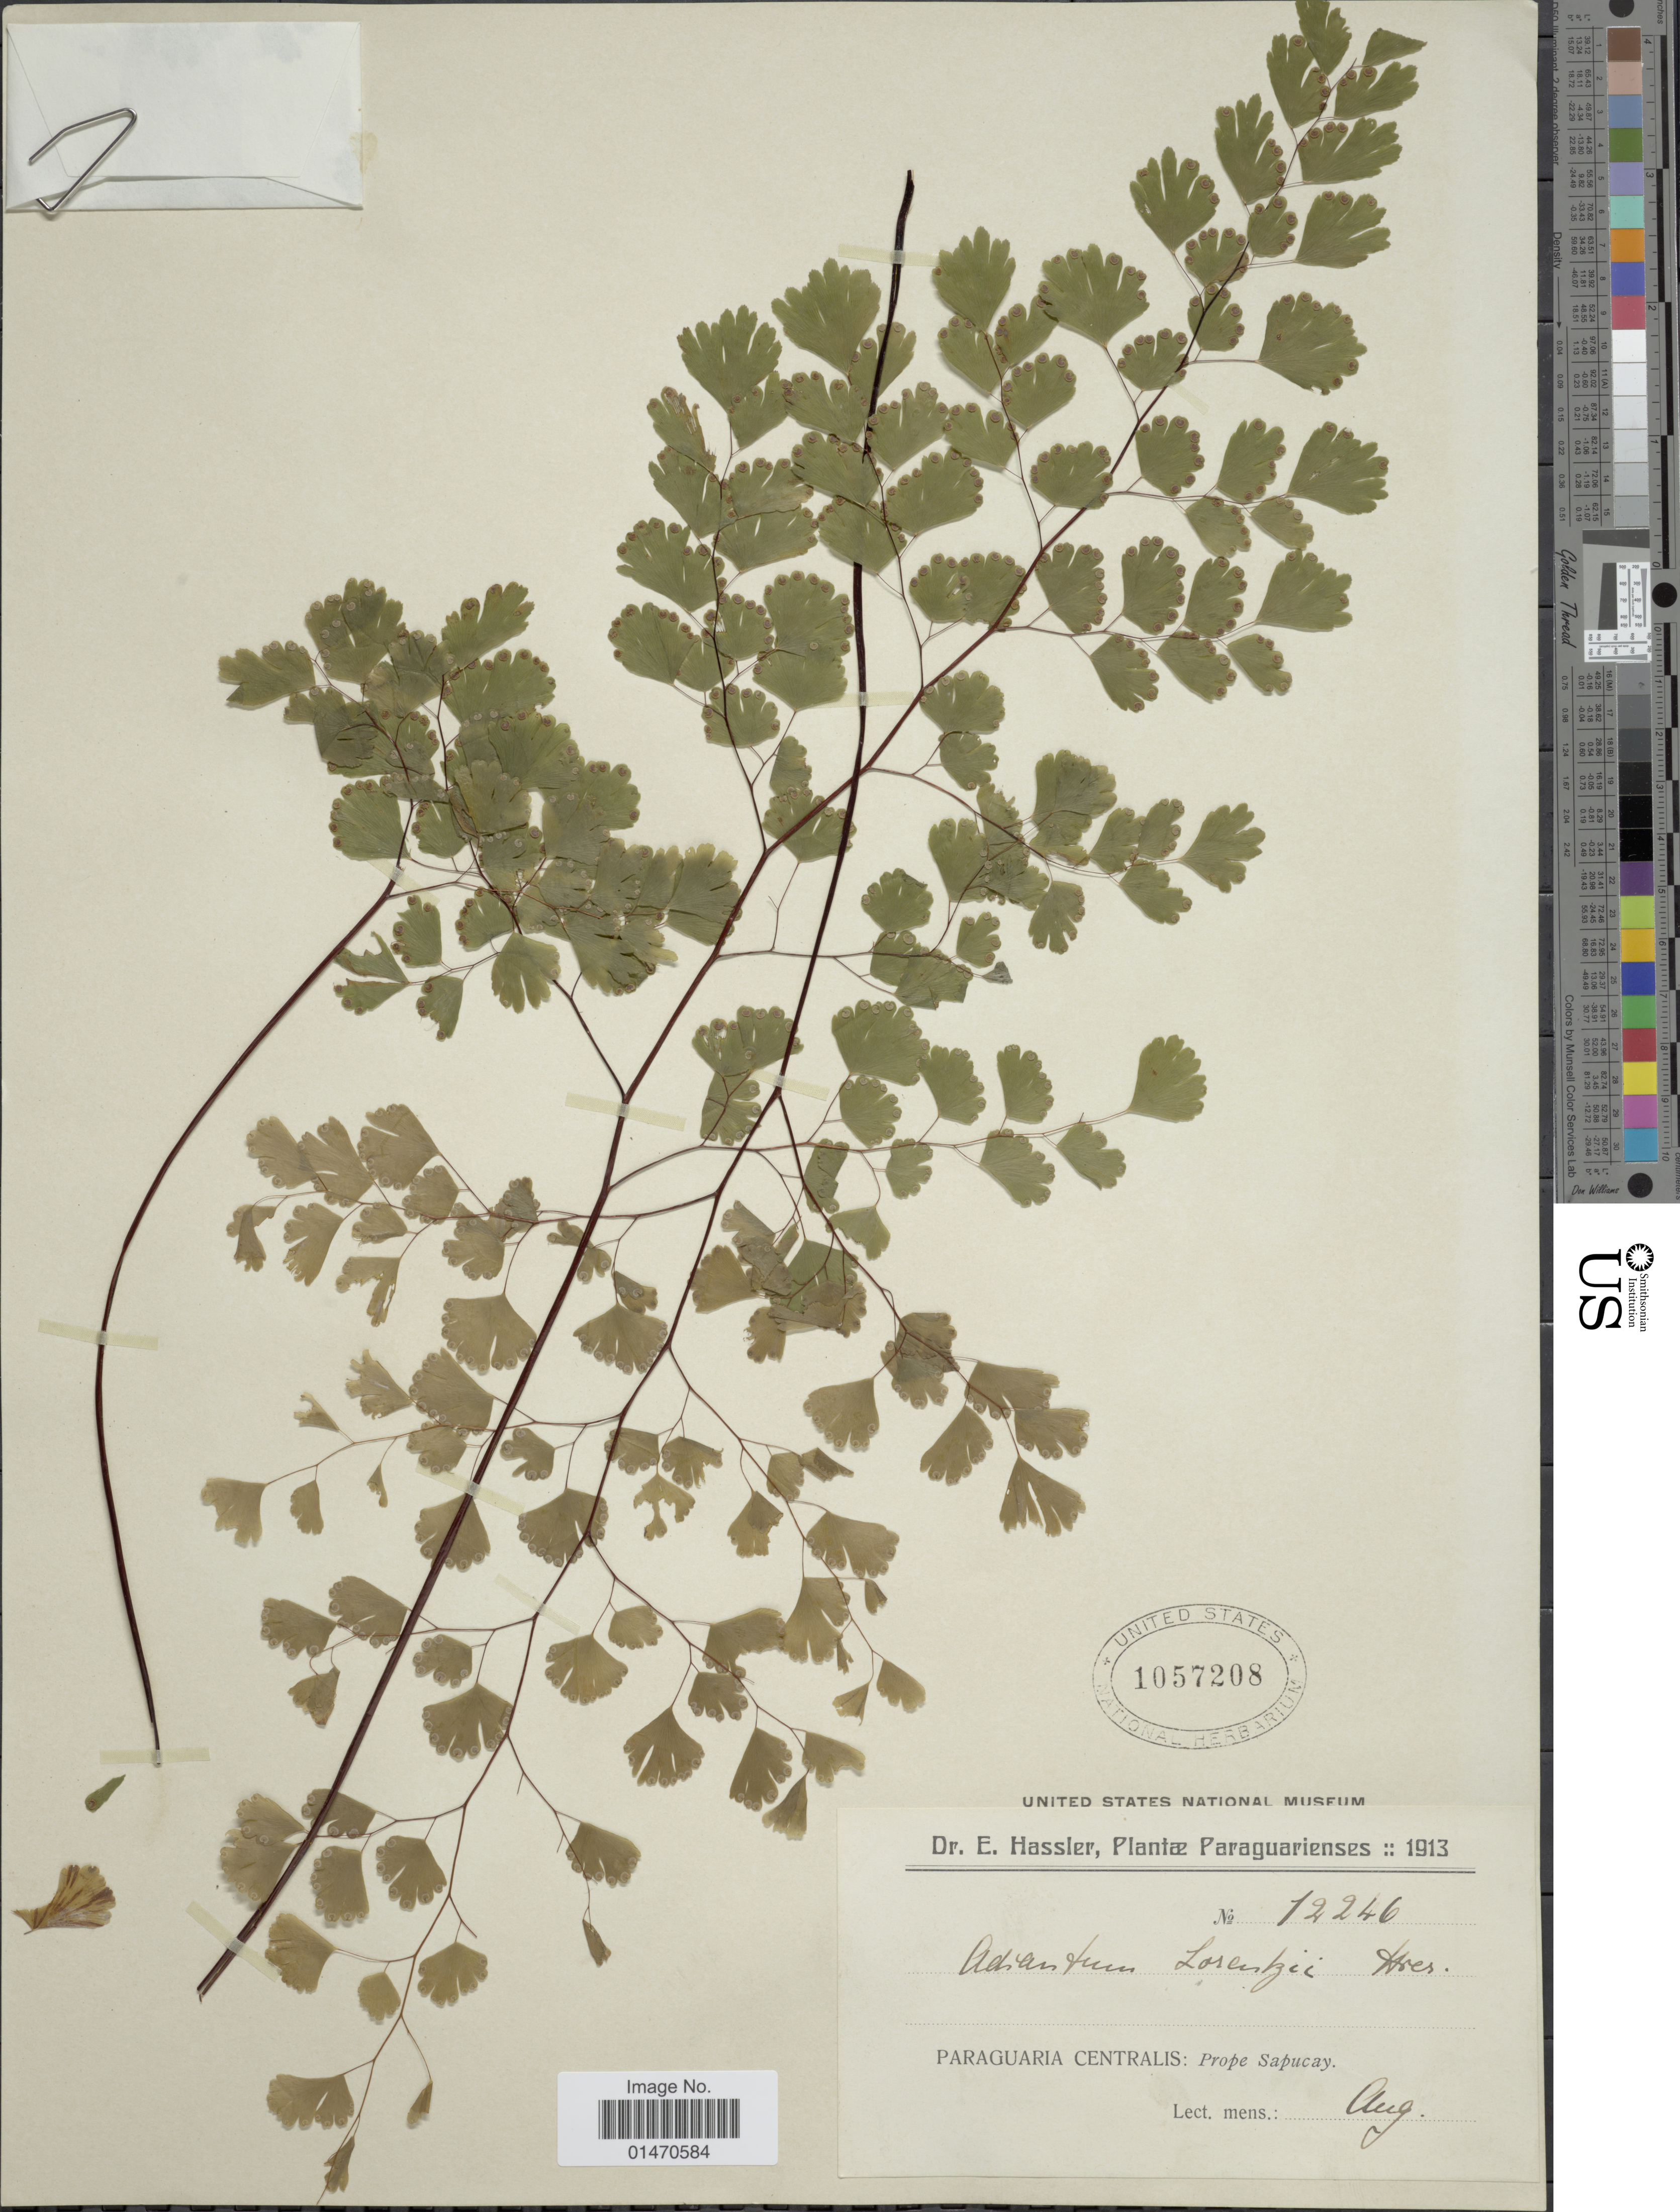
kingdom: Plantae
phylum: Tracheophyta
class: Polypodiopsida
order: Polypodiales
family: Pteridaceae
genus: Adiantum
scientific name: Adiantum lorentzii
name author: Hieron.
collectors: E. Hassler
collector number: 12246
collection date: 1913-08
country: Paraguay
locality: Paraguaria centralis: prope Sapucay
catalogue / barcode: US 1057208